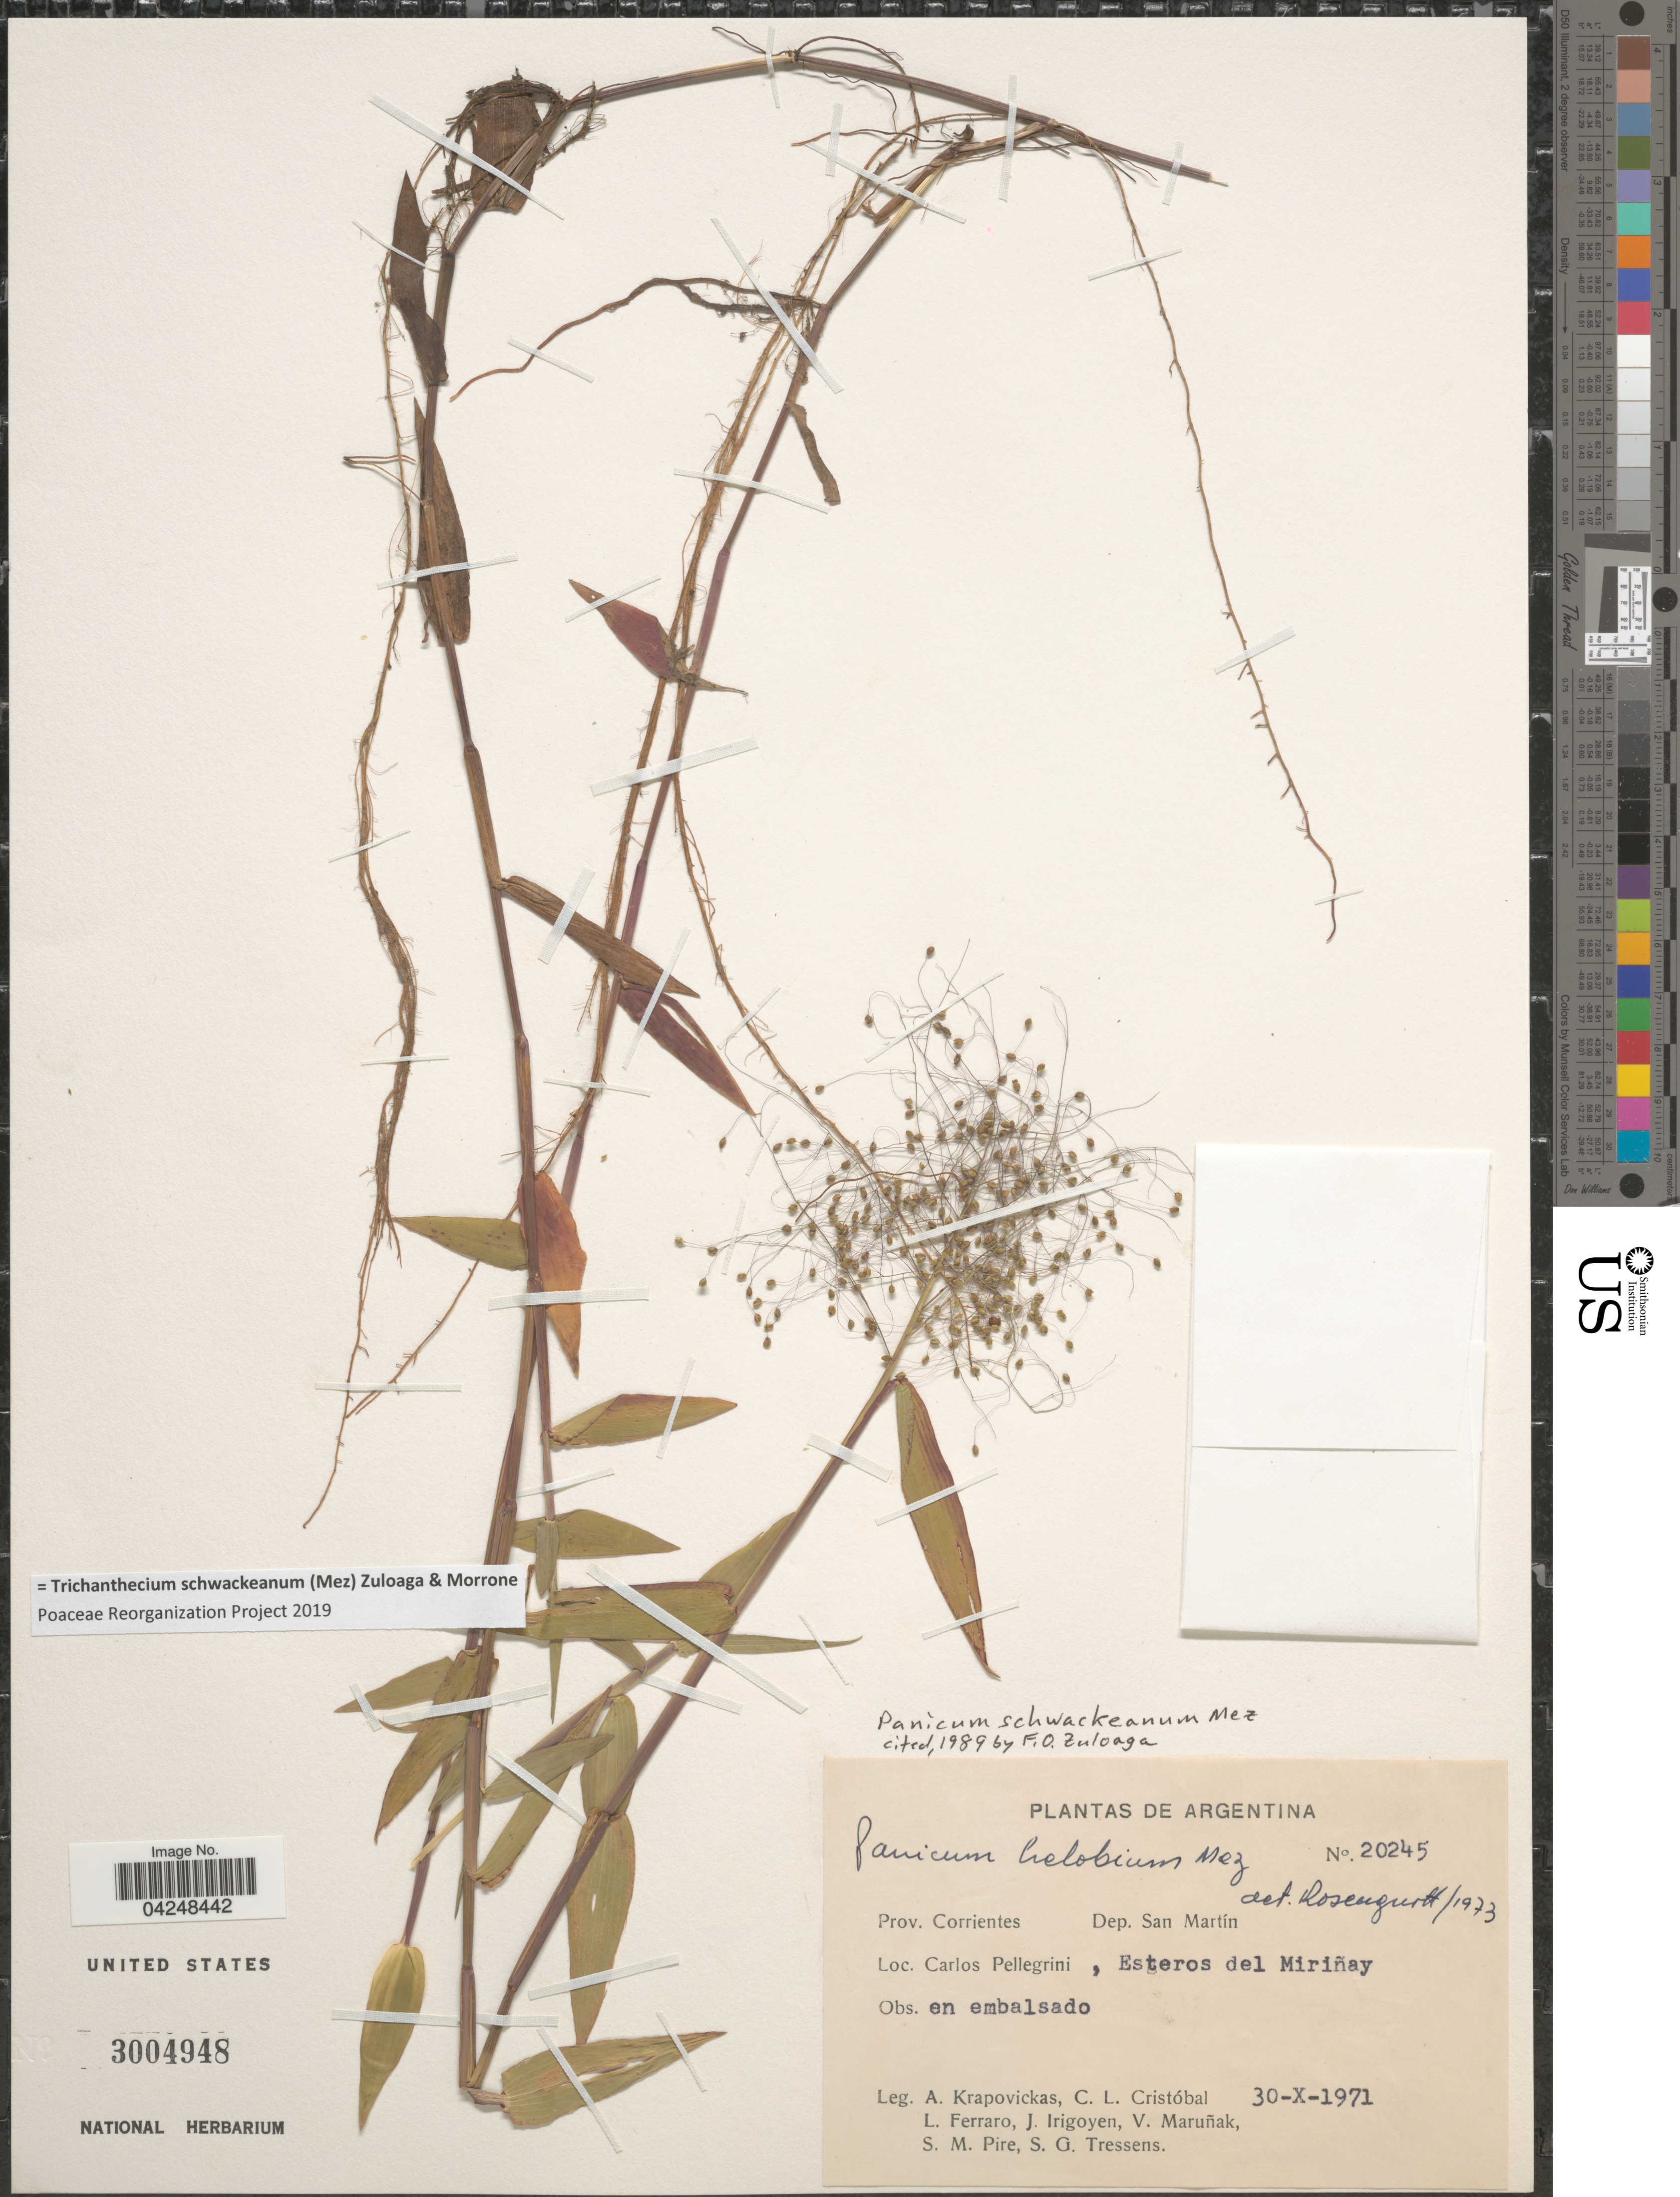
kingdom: Plantae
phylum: Tracheophyta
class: Liliopsida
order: Poales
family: Poaceae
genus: Trichanthecium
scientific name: Trichanthecium schwackeanum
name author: (Mez) Zuloaga & Morrone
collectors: A. Krapovickas, C. L. Cristóbal, L. Ferraro, J. Irigoyen & et al.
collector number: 20245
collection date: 1971-10-30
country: Argentina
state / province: Corrientes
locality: Dep. San Martín. Carlos Pellegrini, Esteros del Miriñay.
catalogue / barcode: US 3004948